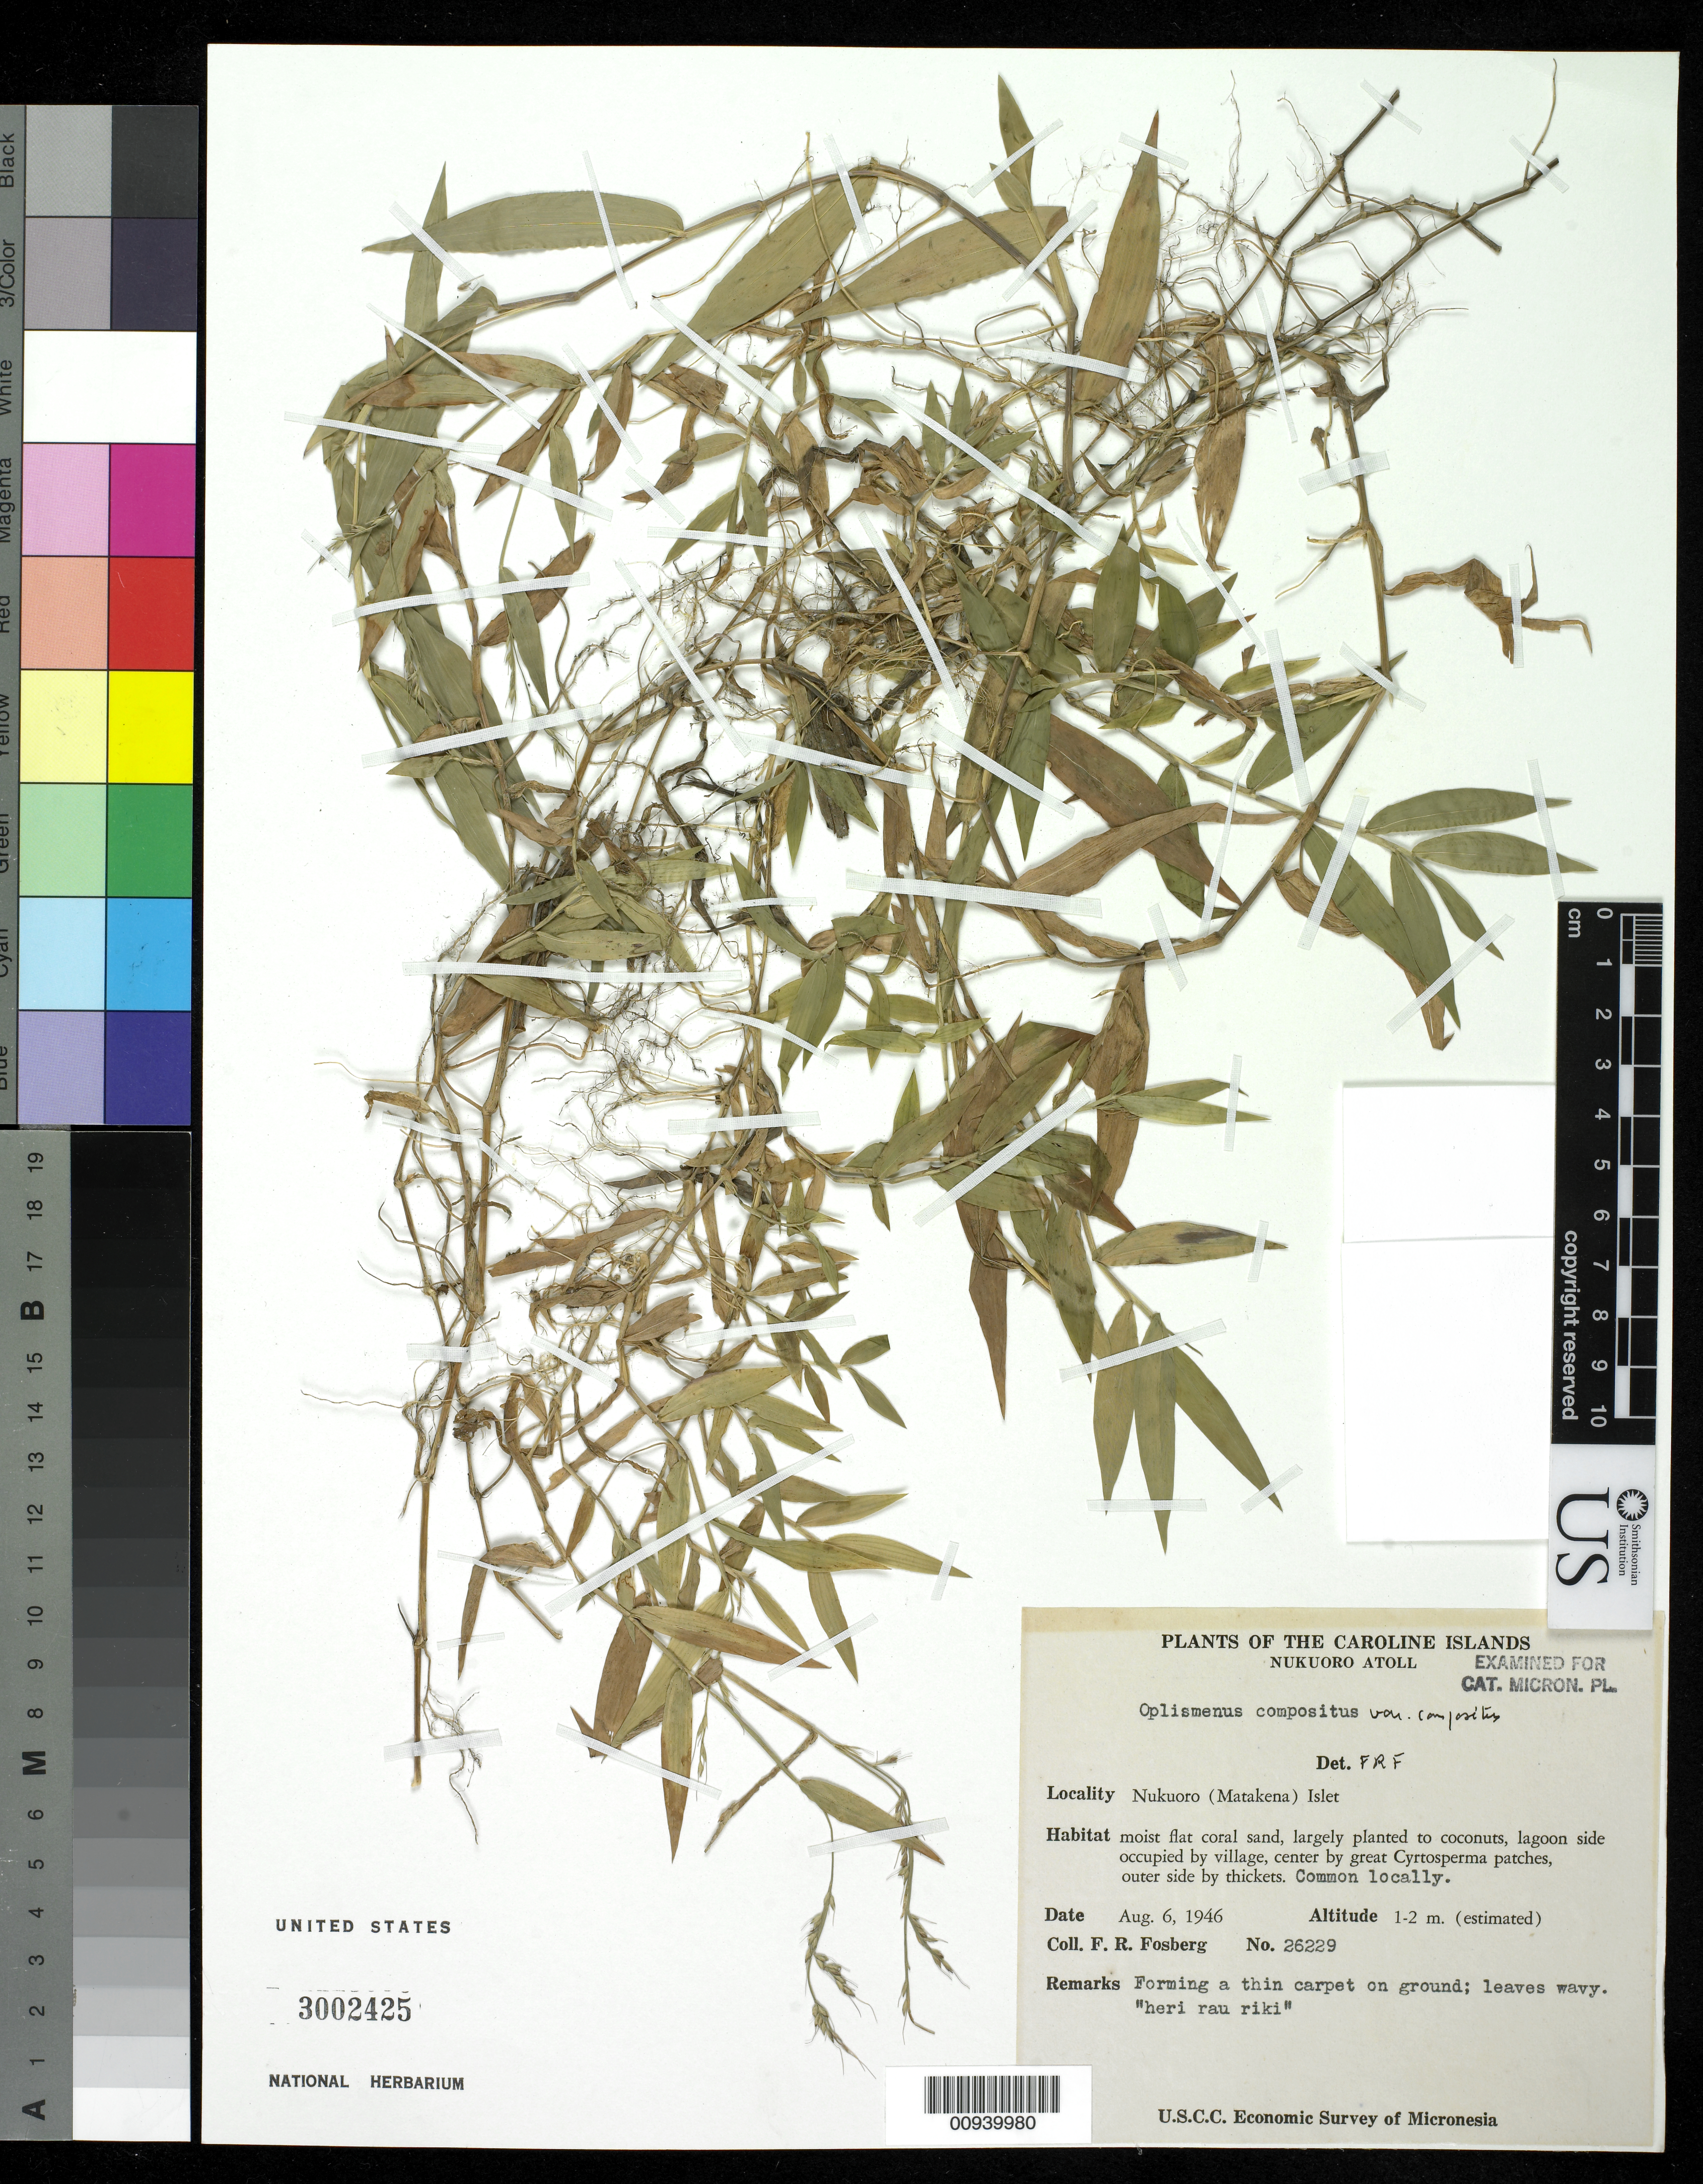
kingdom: Plantae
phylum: Tracheophyta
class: Liliopsida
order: Poales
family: Poaceae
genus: Oplismenus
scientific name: Oplismenus compositus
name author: (L.) P. Beauv.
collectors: F. R. Fosberg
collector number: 26229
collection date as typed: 06 Aug 1946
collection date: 1946-08-06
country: Micronesia, Federated States of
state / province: Pohnpei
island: Nukuoro Atoll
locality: Matakena Islet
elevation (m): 1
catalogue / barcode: US 3002425